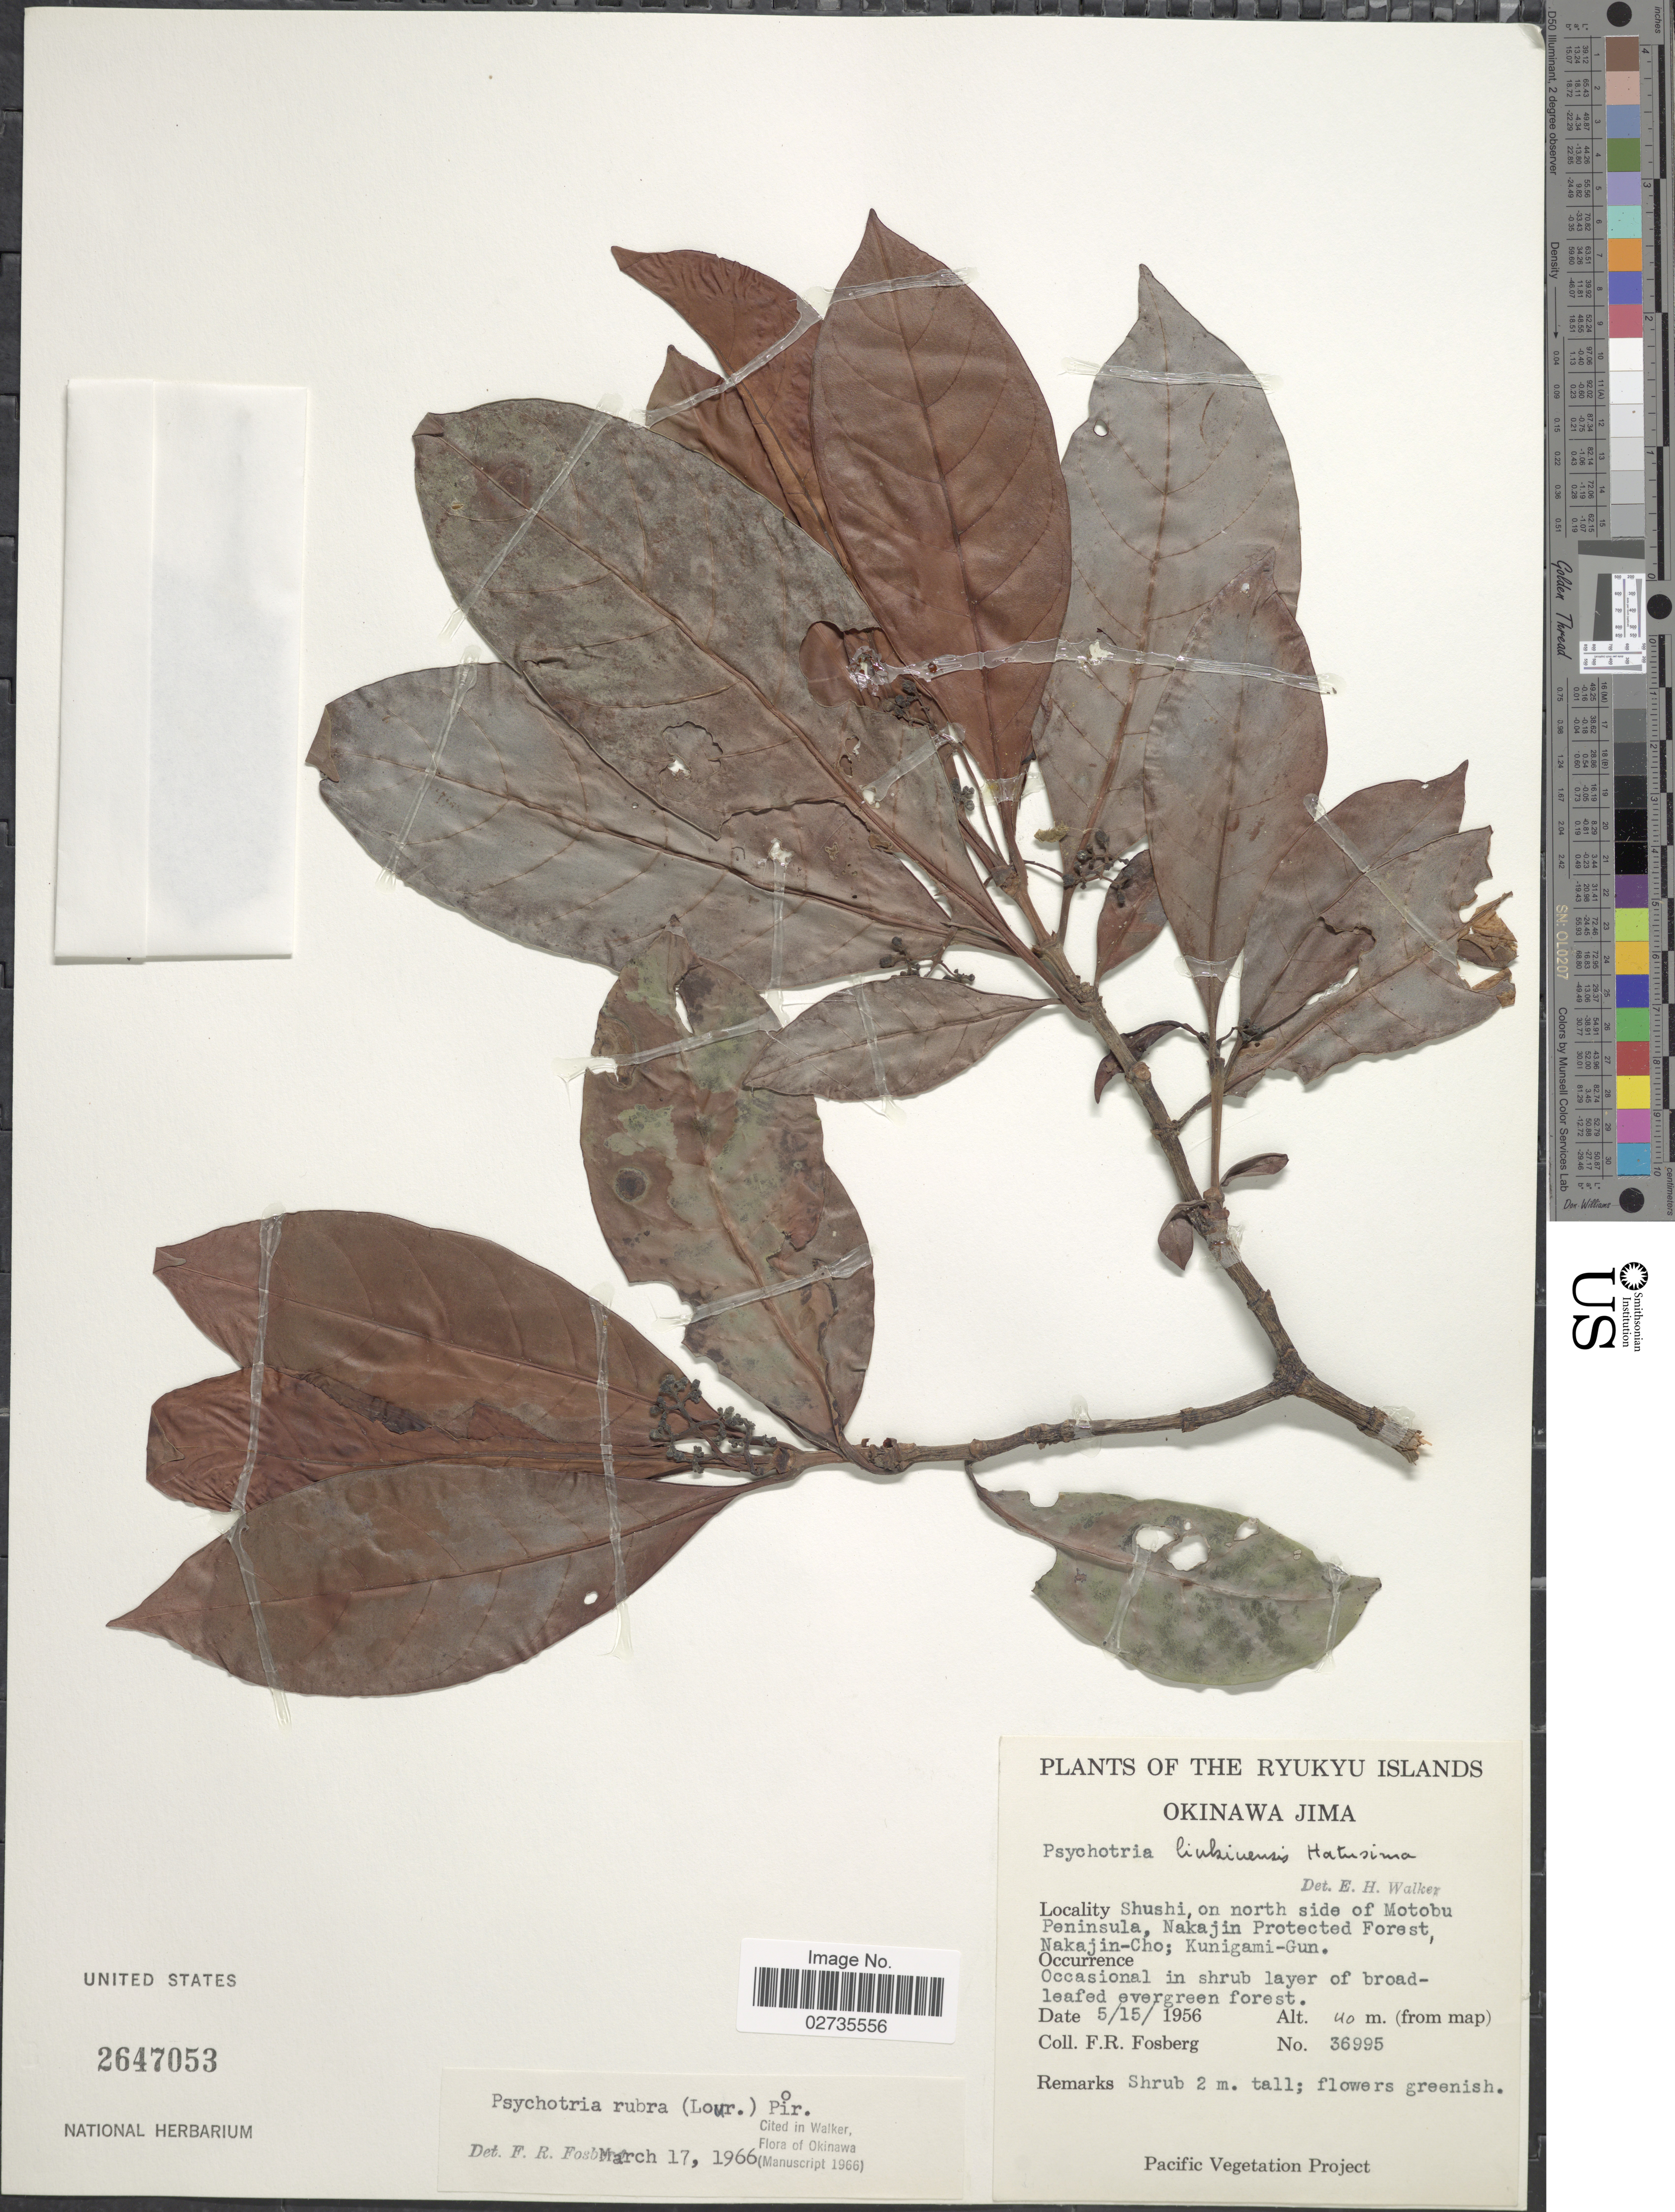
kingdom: Plantae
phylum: Tracheophyta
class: Magnoliopsida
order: Gentianales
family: Rubiaceae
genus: Psychotria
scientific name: Psychotria rubra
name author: (Lour.) Poir.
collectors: F. R. Fosberg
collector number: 36995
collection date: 1956-05-15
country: Japan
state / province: Okinawa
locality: Ryukyu Islands. Okinawa Jima. Shushi, on north side of Motobu Peninsula, Nakajin Protected Forest, Nakajin-Cho; Kunigami-Gun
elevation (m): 40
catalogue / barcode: US 2647053